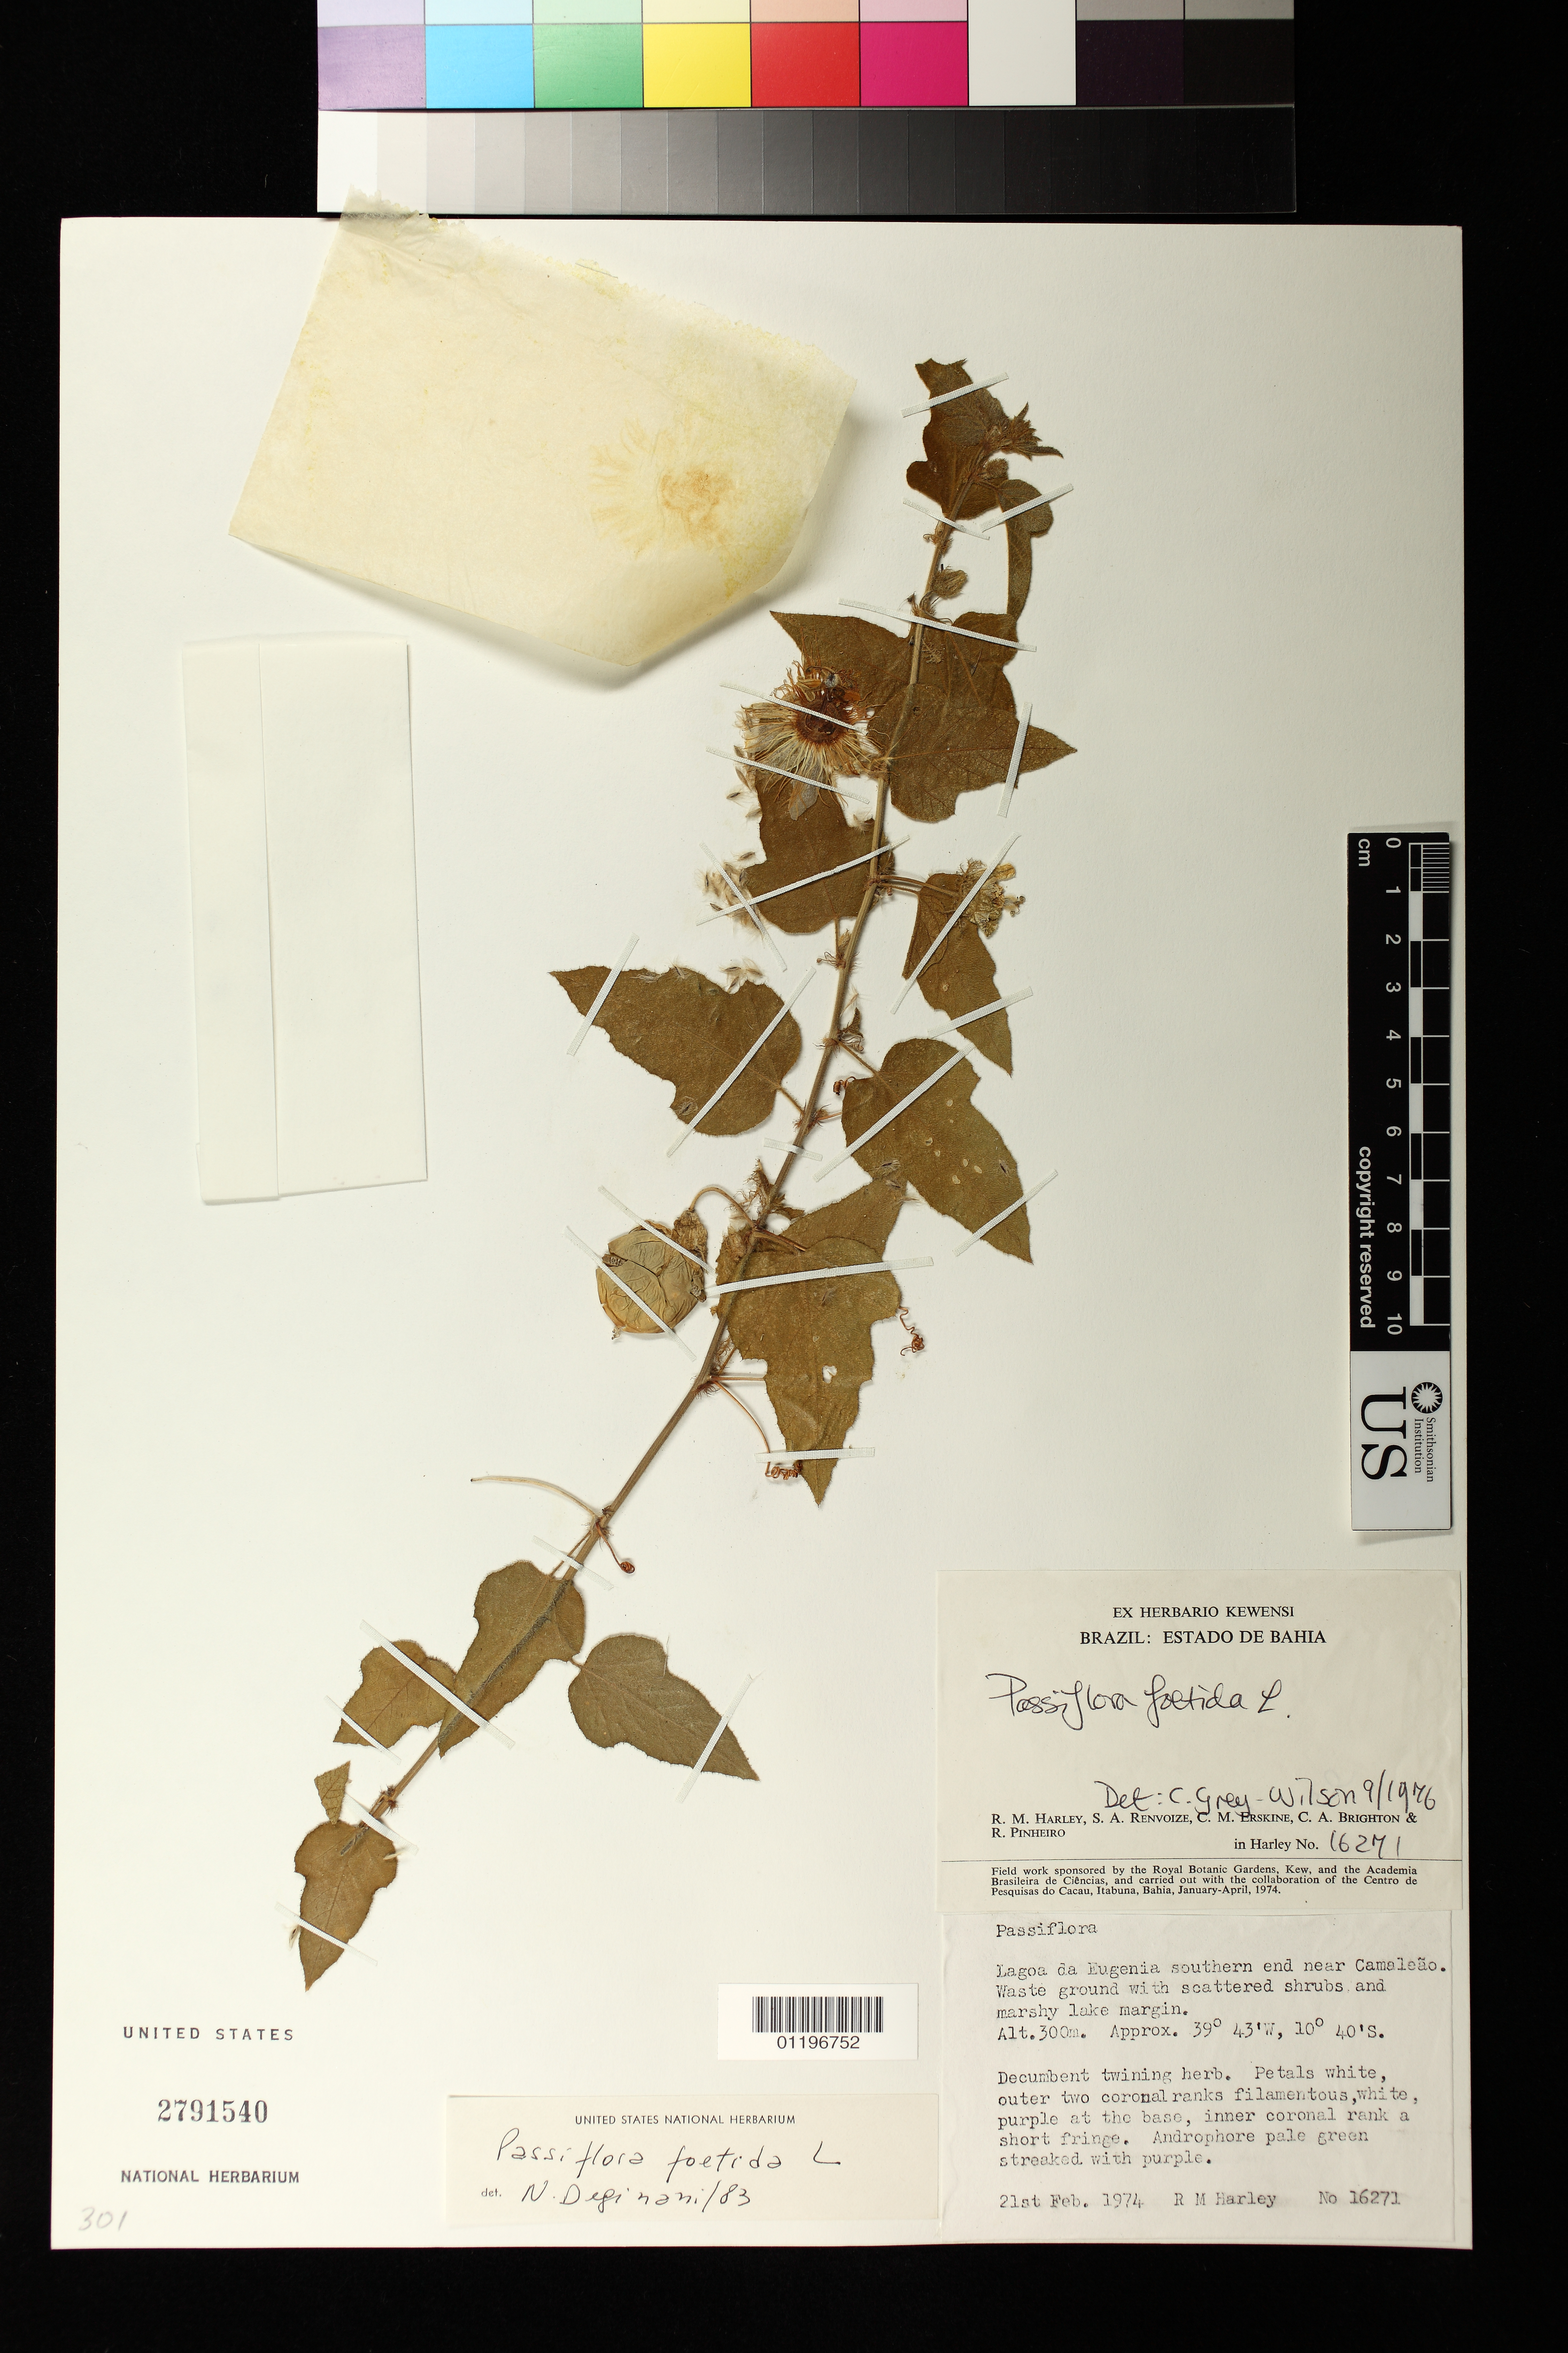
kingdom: Plantae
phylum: Tracheophyta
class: Magnoliopsida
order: Malpighiales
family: Passifloraceae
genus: Passiflora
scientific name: Passiflora foetida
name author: L.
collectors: R. M. Harley, S. A. Renvoize, C. Erskine & C. Brighton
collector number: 16271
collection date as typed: Jan 1974 to -- Apr 1974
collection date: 1974-01/1974-04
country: Brazil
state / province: Bahia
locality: Lagoa da Eugenia southern end near Camaleao. Waste ground with scattered shrubs and marshy lake margin.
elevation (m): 300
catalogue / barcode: US 2791540